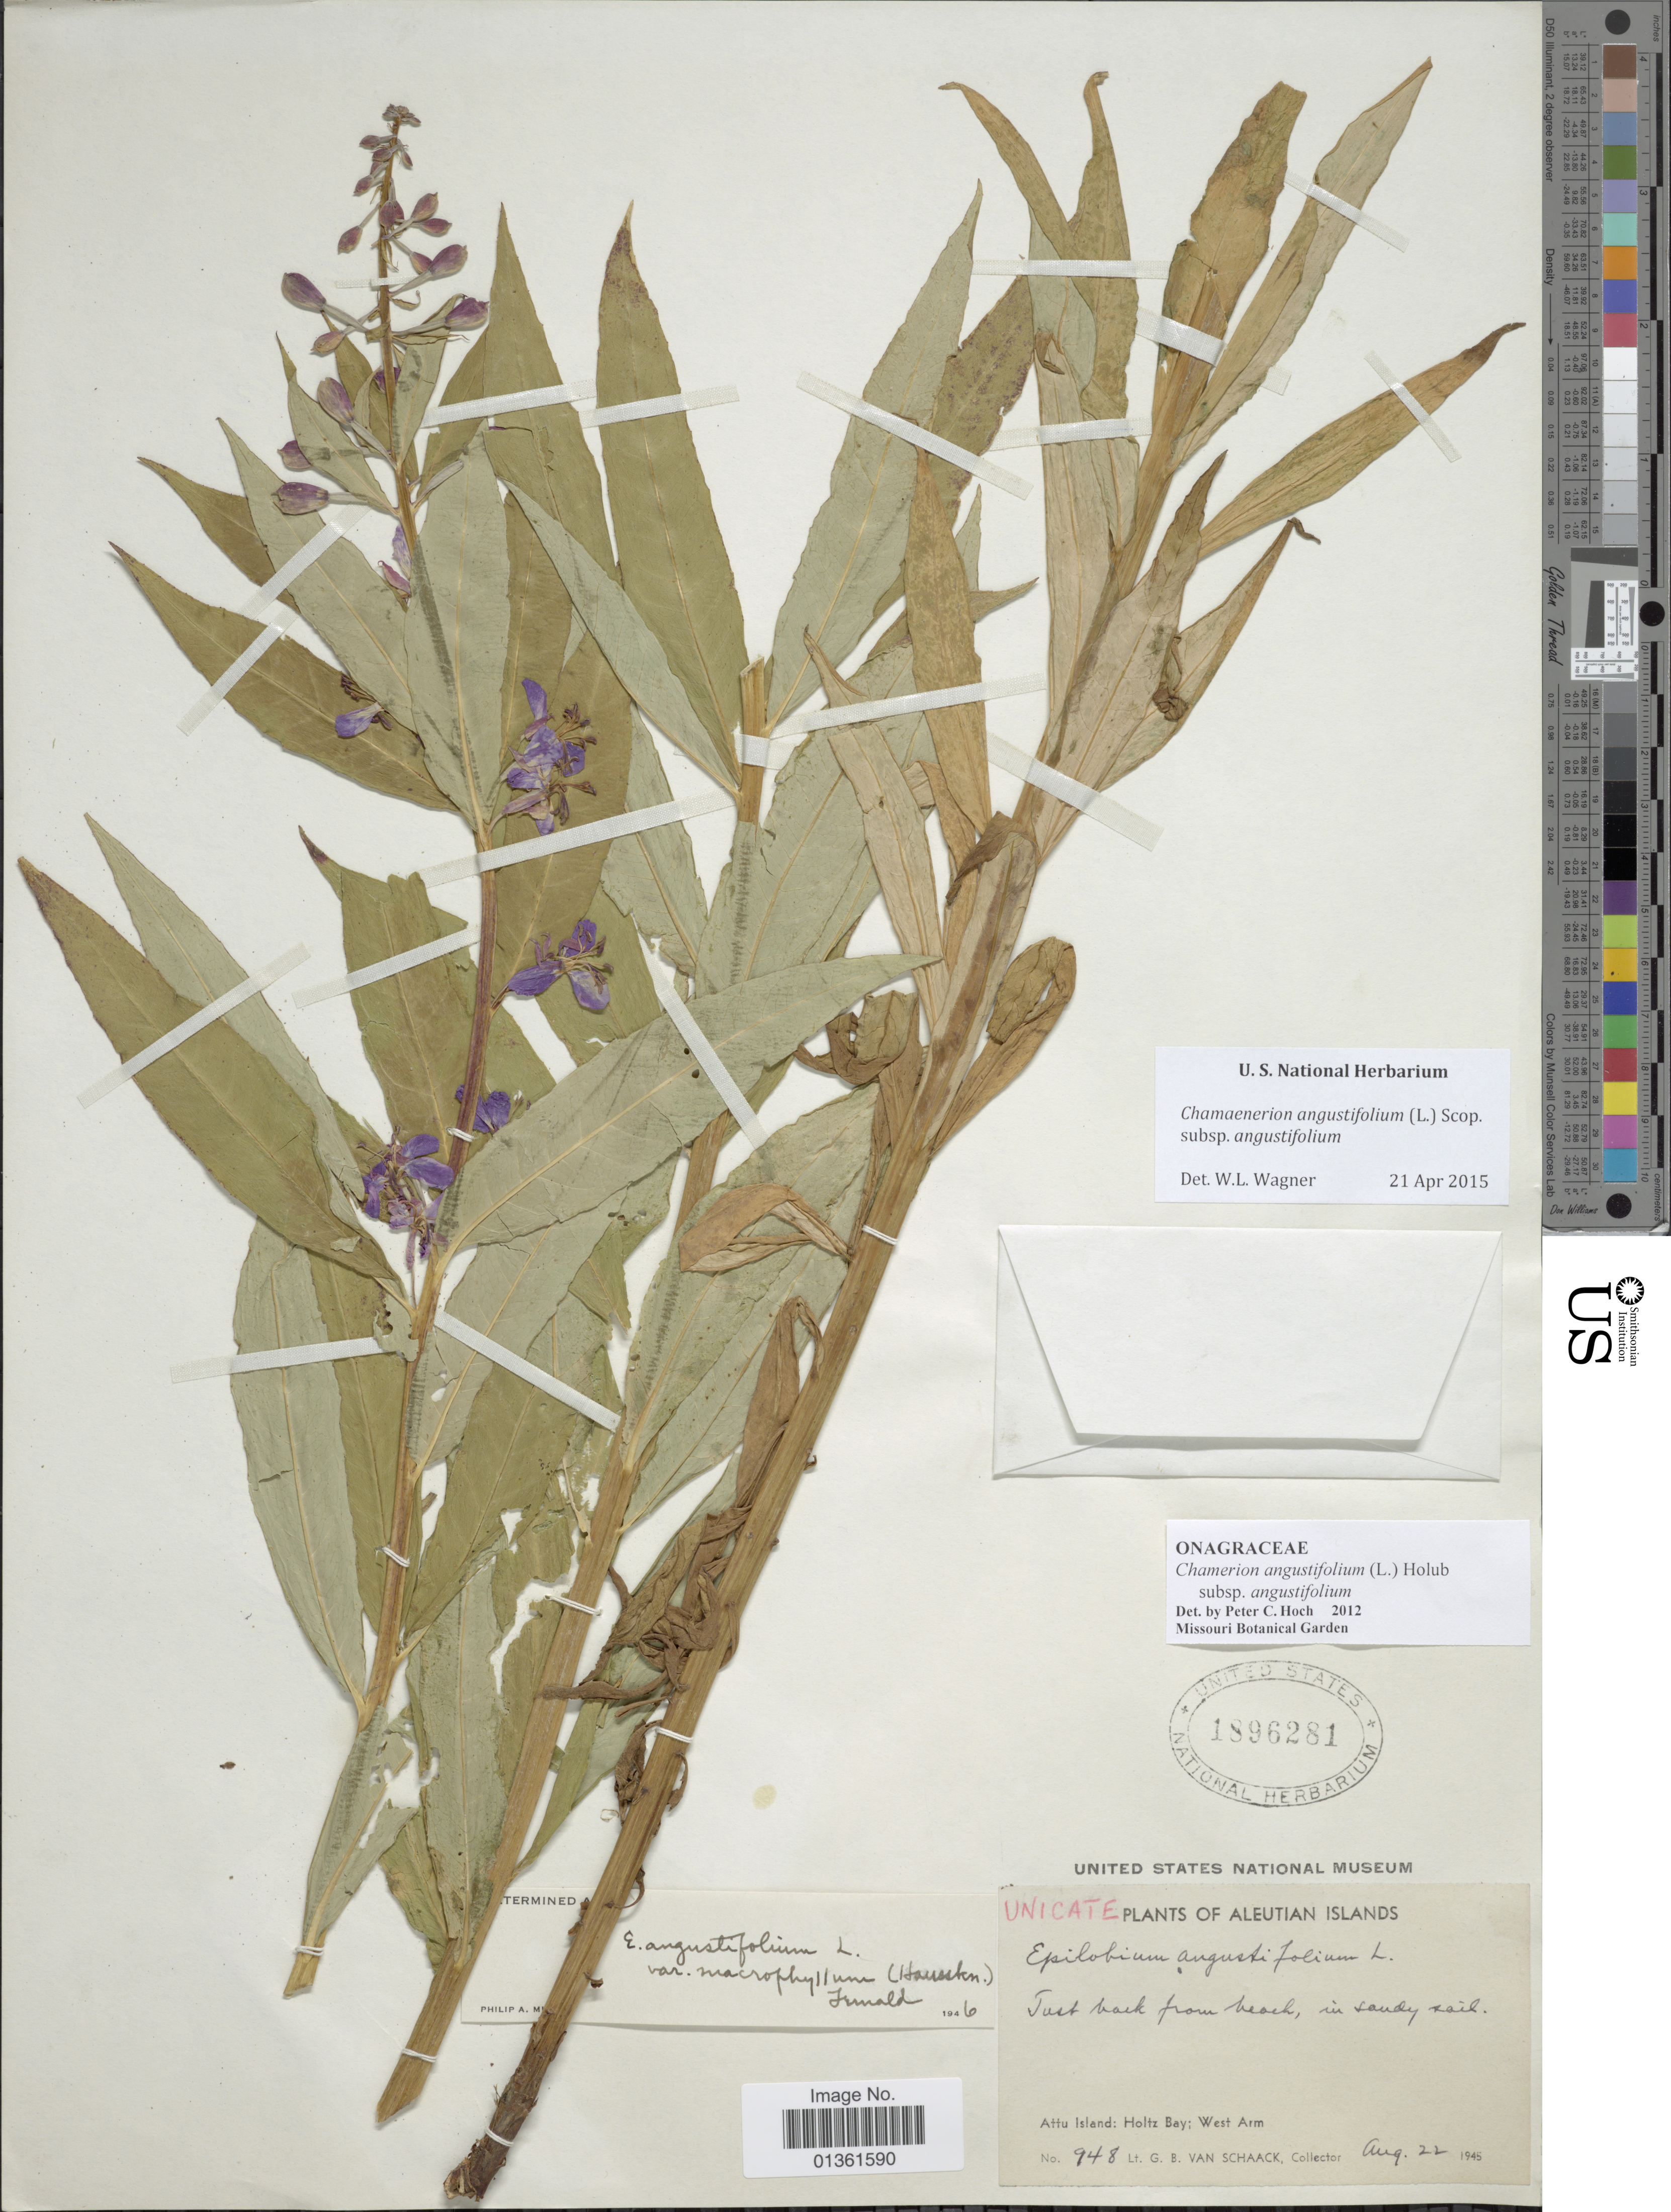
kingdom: Plantae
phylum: Tracheophyta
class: Magnoliopsida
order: Myrtales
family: Onagraceae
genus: Chamaenerion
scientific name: Chamaenerion angustifolium subsp. angustifolium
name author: (L.) Scop.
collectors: G. Van Schaack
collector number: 948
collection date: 1945-08-22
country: United States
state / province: Alaska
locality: Aleutian Islands. Attu Island: Holtz Bay; West Arm.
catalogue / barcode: US 1896281